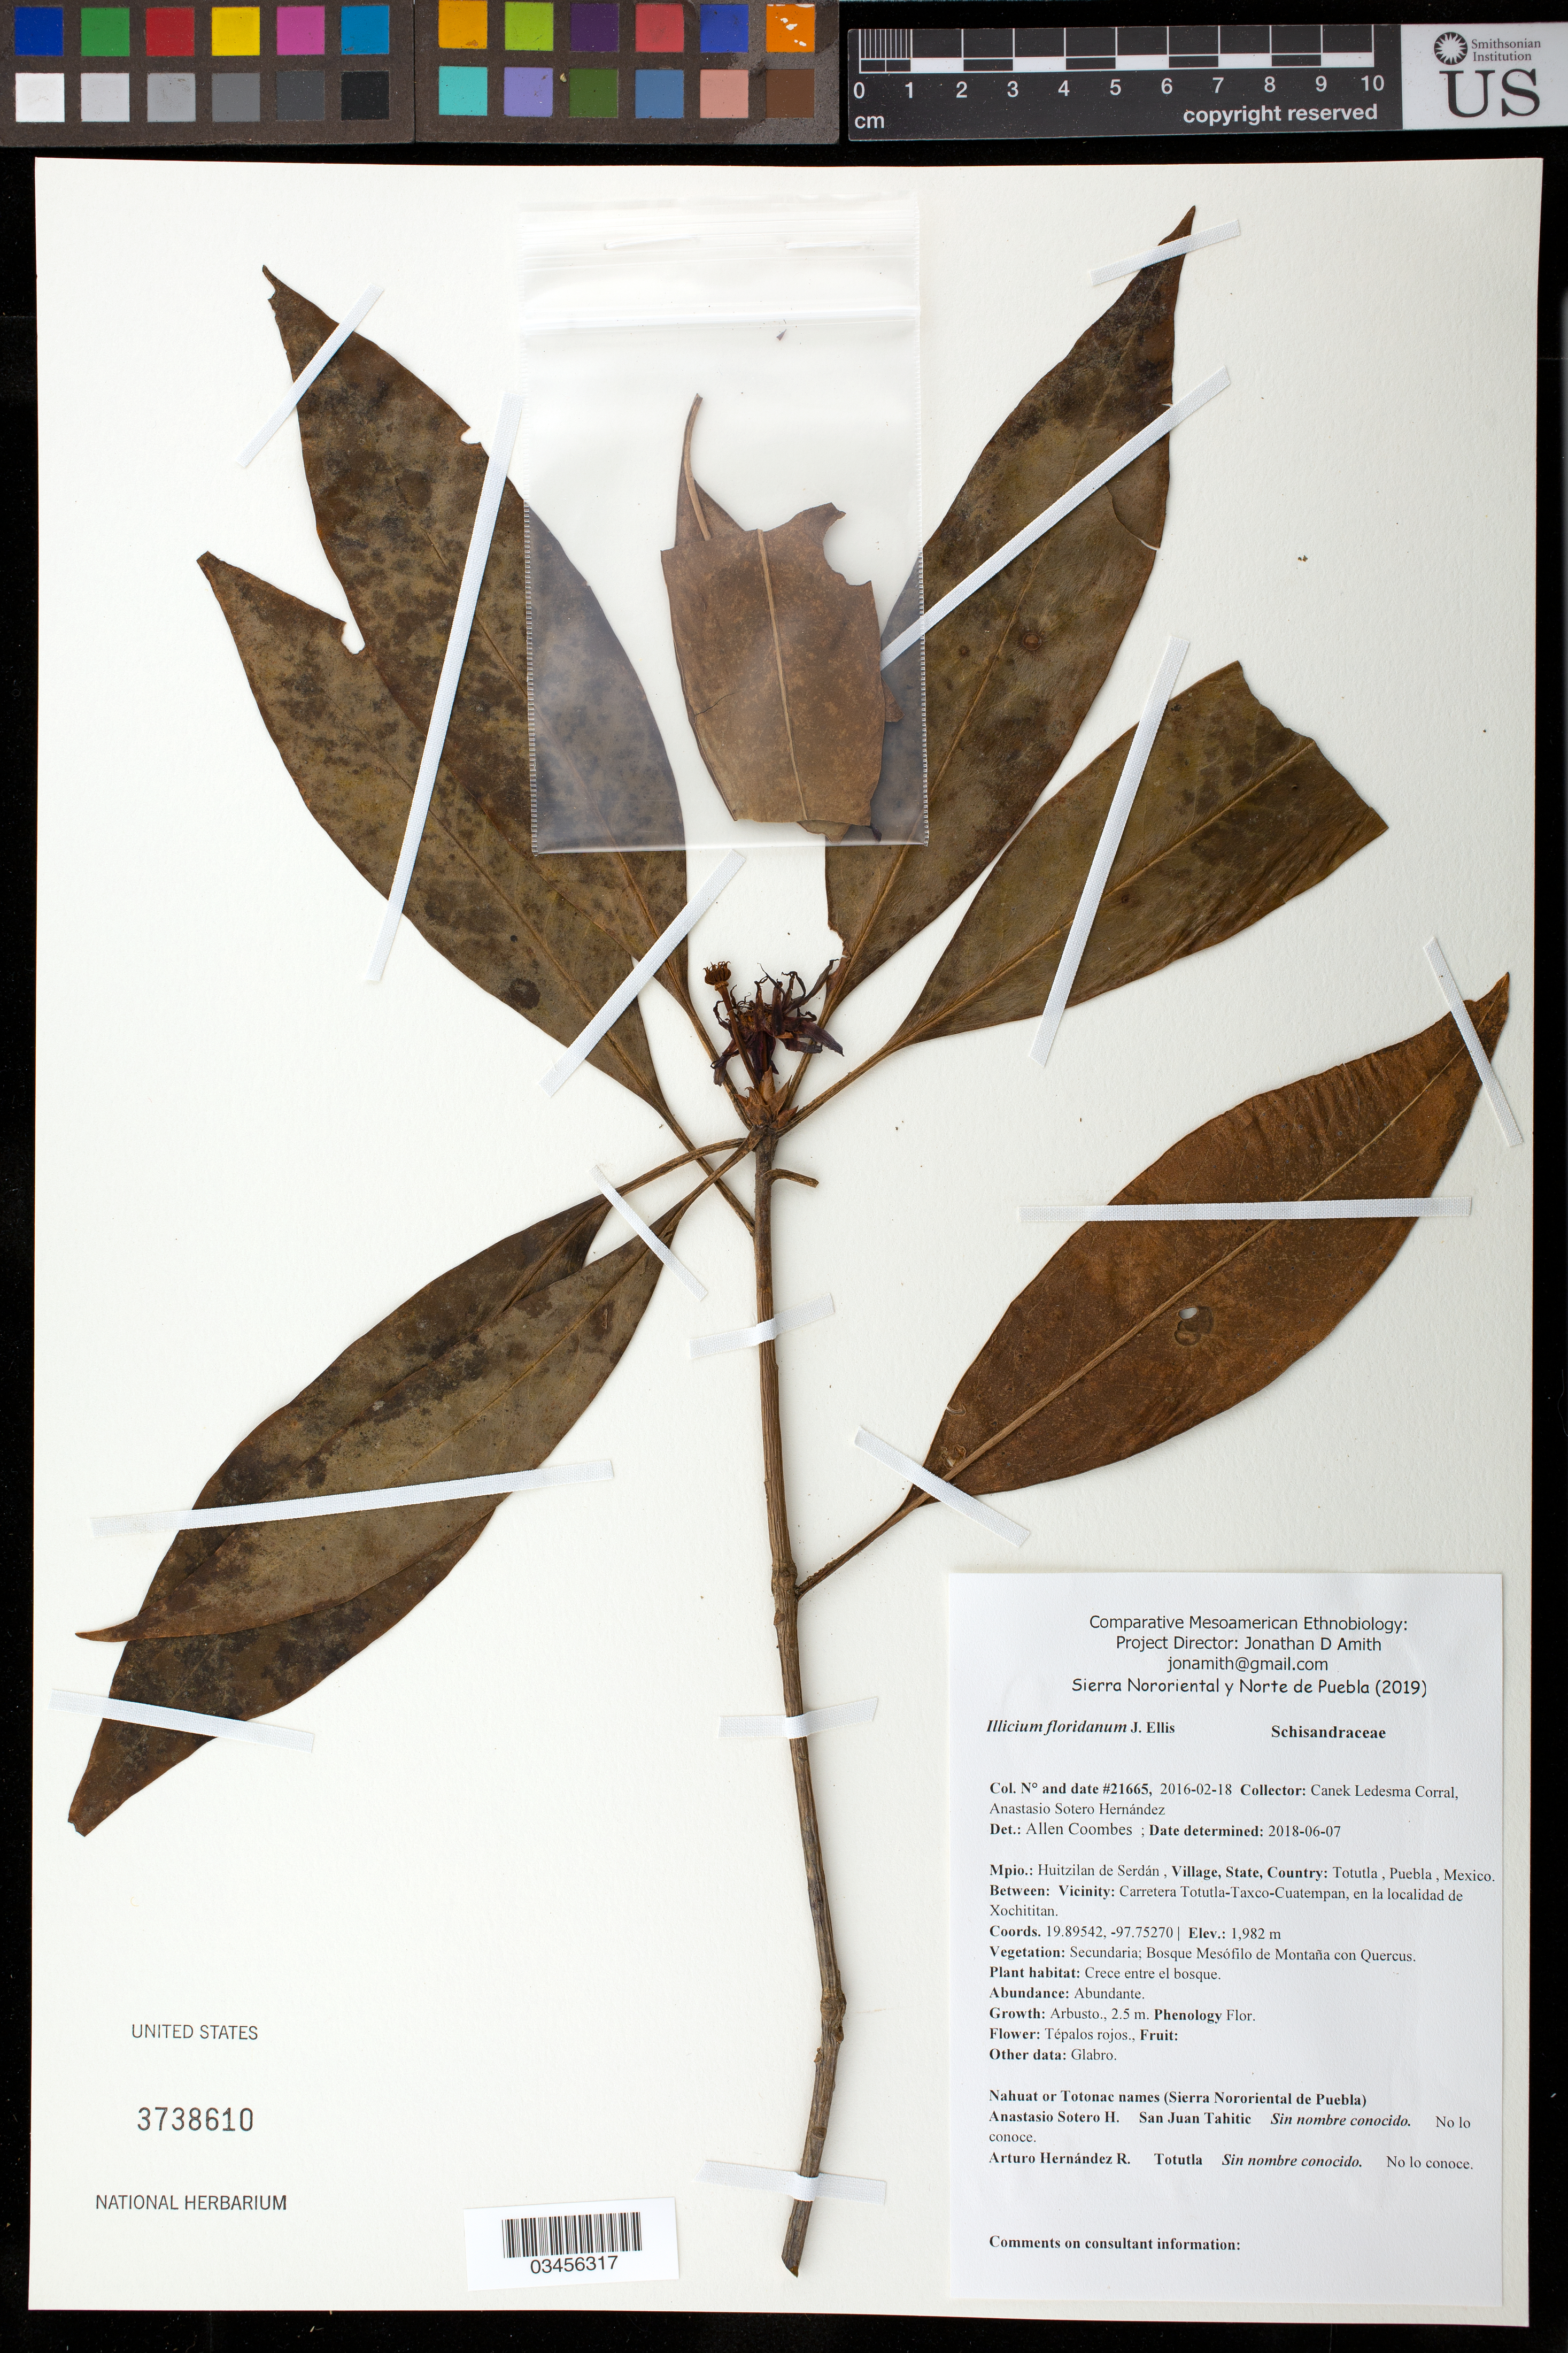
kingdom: Plantae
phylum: Tracheophyta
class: Magnoliopsida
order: Austrobaileyales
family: Schisandraceae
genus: Illicium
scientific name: Illicium floridanum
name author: J. Ellis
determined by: Coombes, Allen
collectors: Canek Ledesma C. & A. Sotero H.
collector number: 21665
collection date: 2016-02-18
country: México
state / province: Puebla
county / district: Huitzilan de Serdán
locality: PUEBLO: Totutla; LOCALIDAD EXACTA: Carretera Totutla-Taxco-Cuatempan, en la localidad de Xochitlán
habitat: Bosque mesófilo de montaña con Quercus | Crece entre el bosque.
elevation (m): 1982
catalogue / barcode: US 3738610